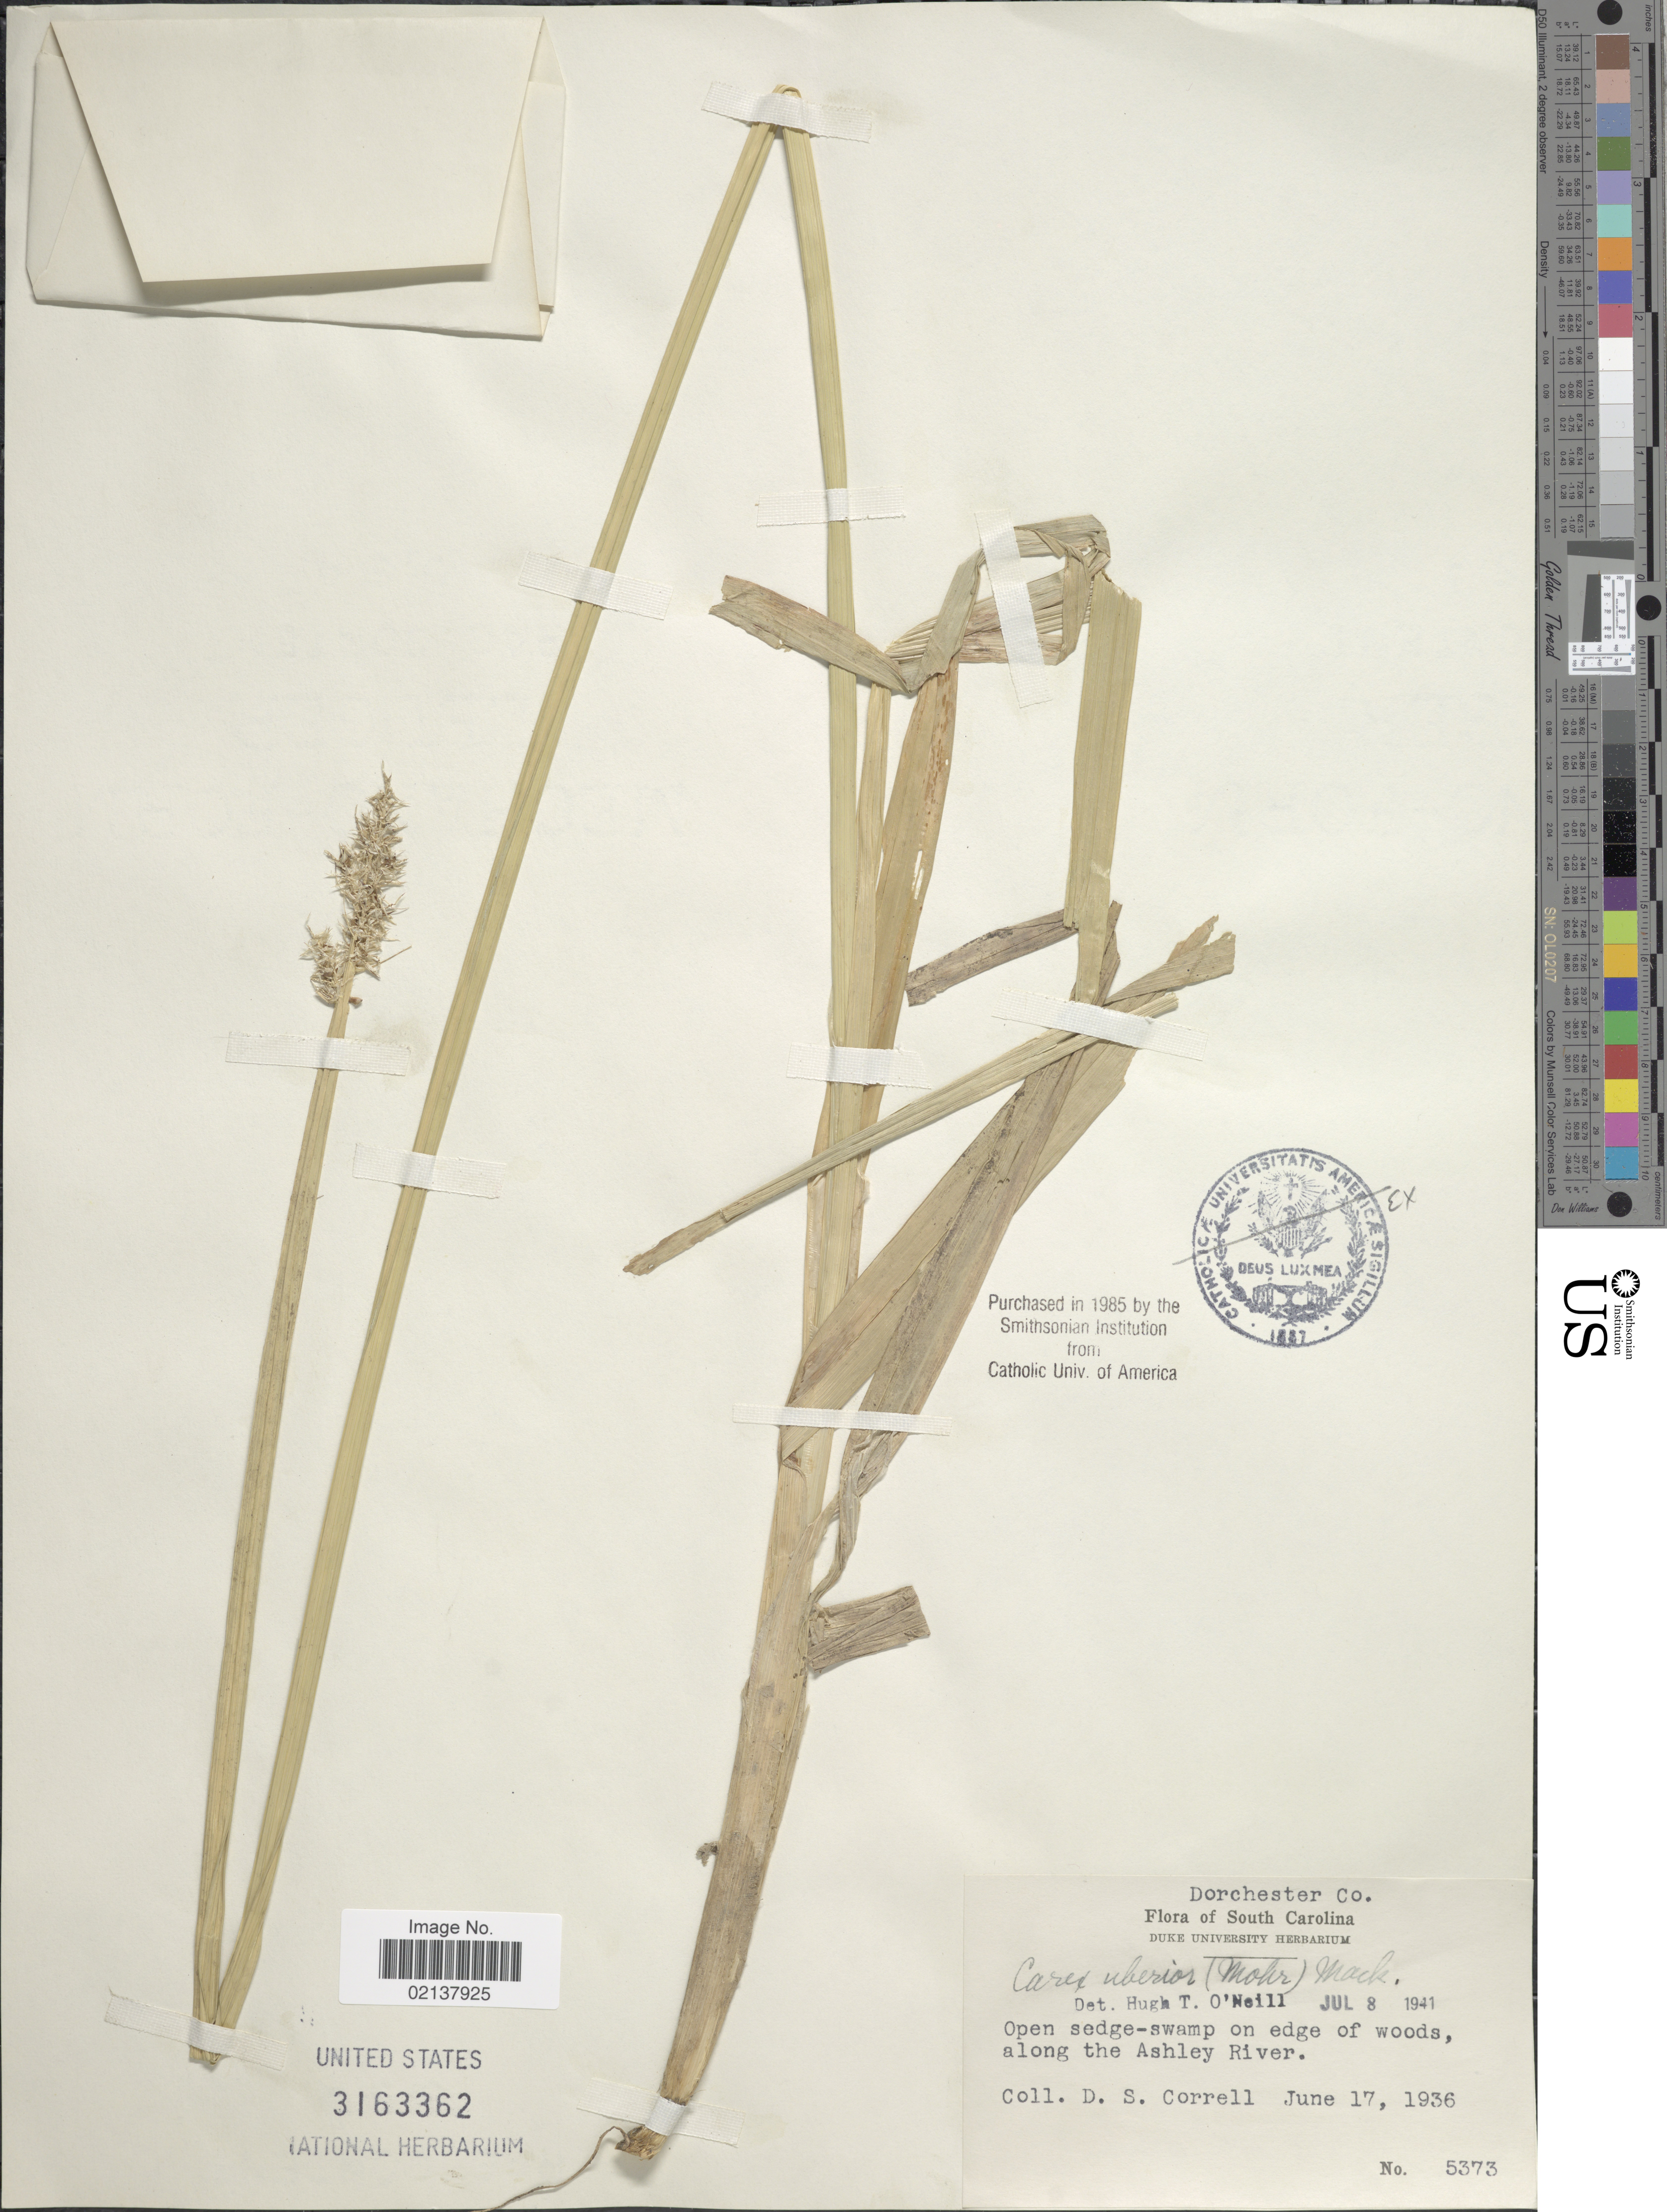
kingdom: Plantae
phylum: Tracheophyta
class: Liliopsida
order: Poales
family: Cyperaceae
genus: Carex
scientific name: Carex stipata var. maxima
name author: Chapm. ex Boott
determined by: Strong, Mark T., (BOT), Smithsonian Institution - National Museum of Natural History (UNITED STATES)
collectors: D. S. Correll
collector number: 5373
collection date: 1936-06-17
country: United States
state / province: South Carolina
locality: Dorchester Co. South Carolina, Open sedge-swamp on edge of woods, along the Ashley River.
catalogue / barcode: US 3163362